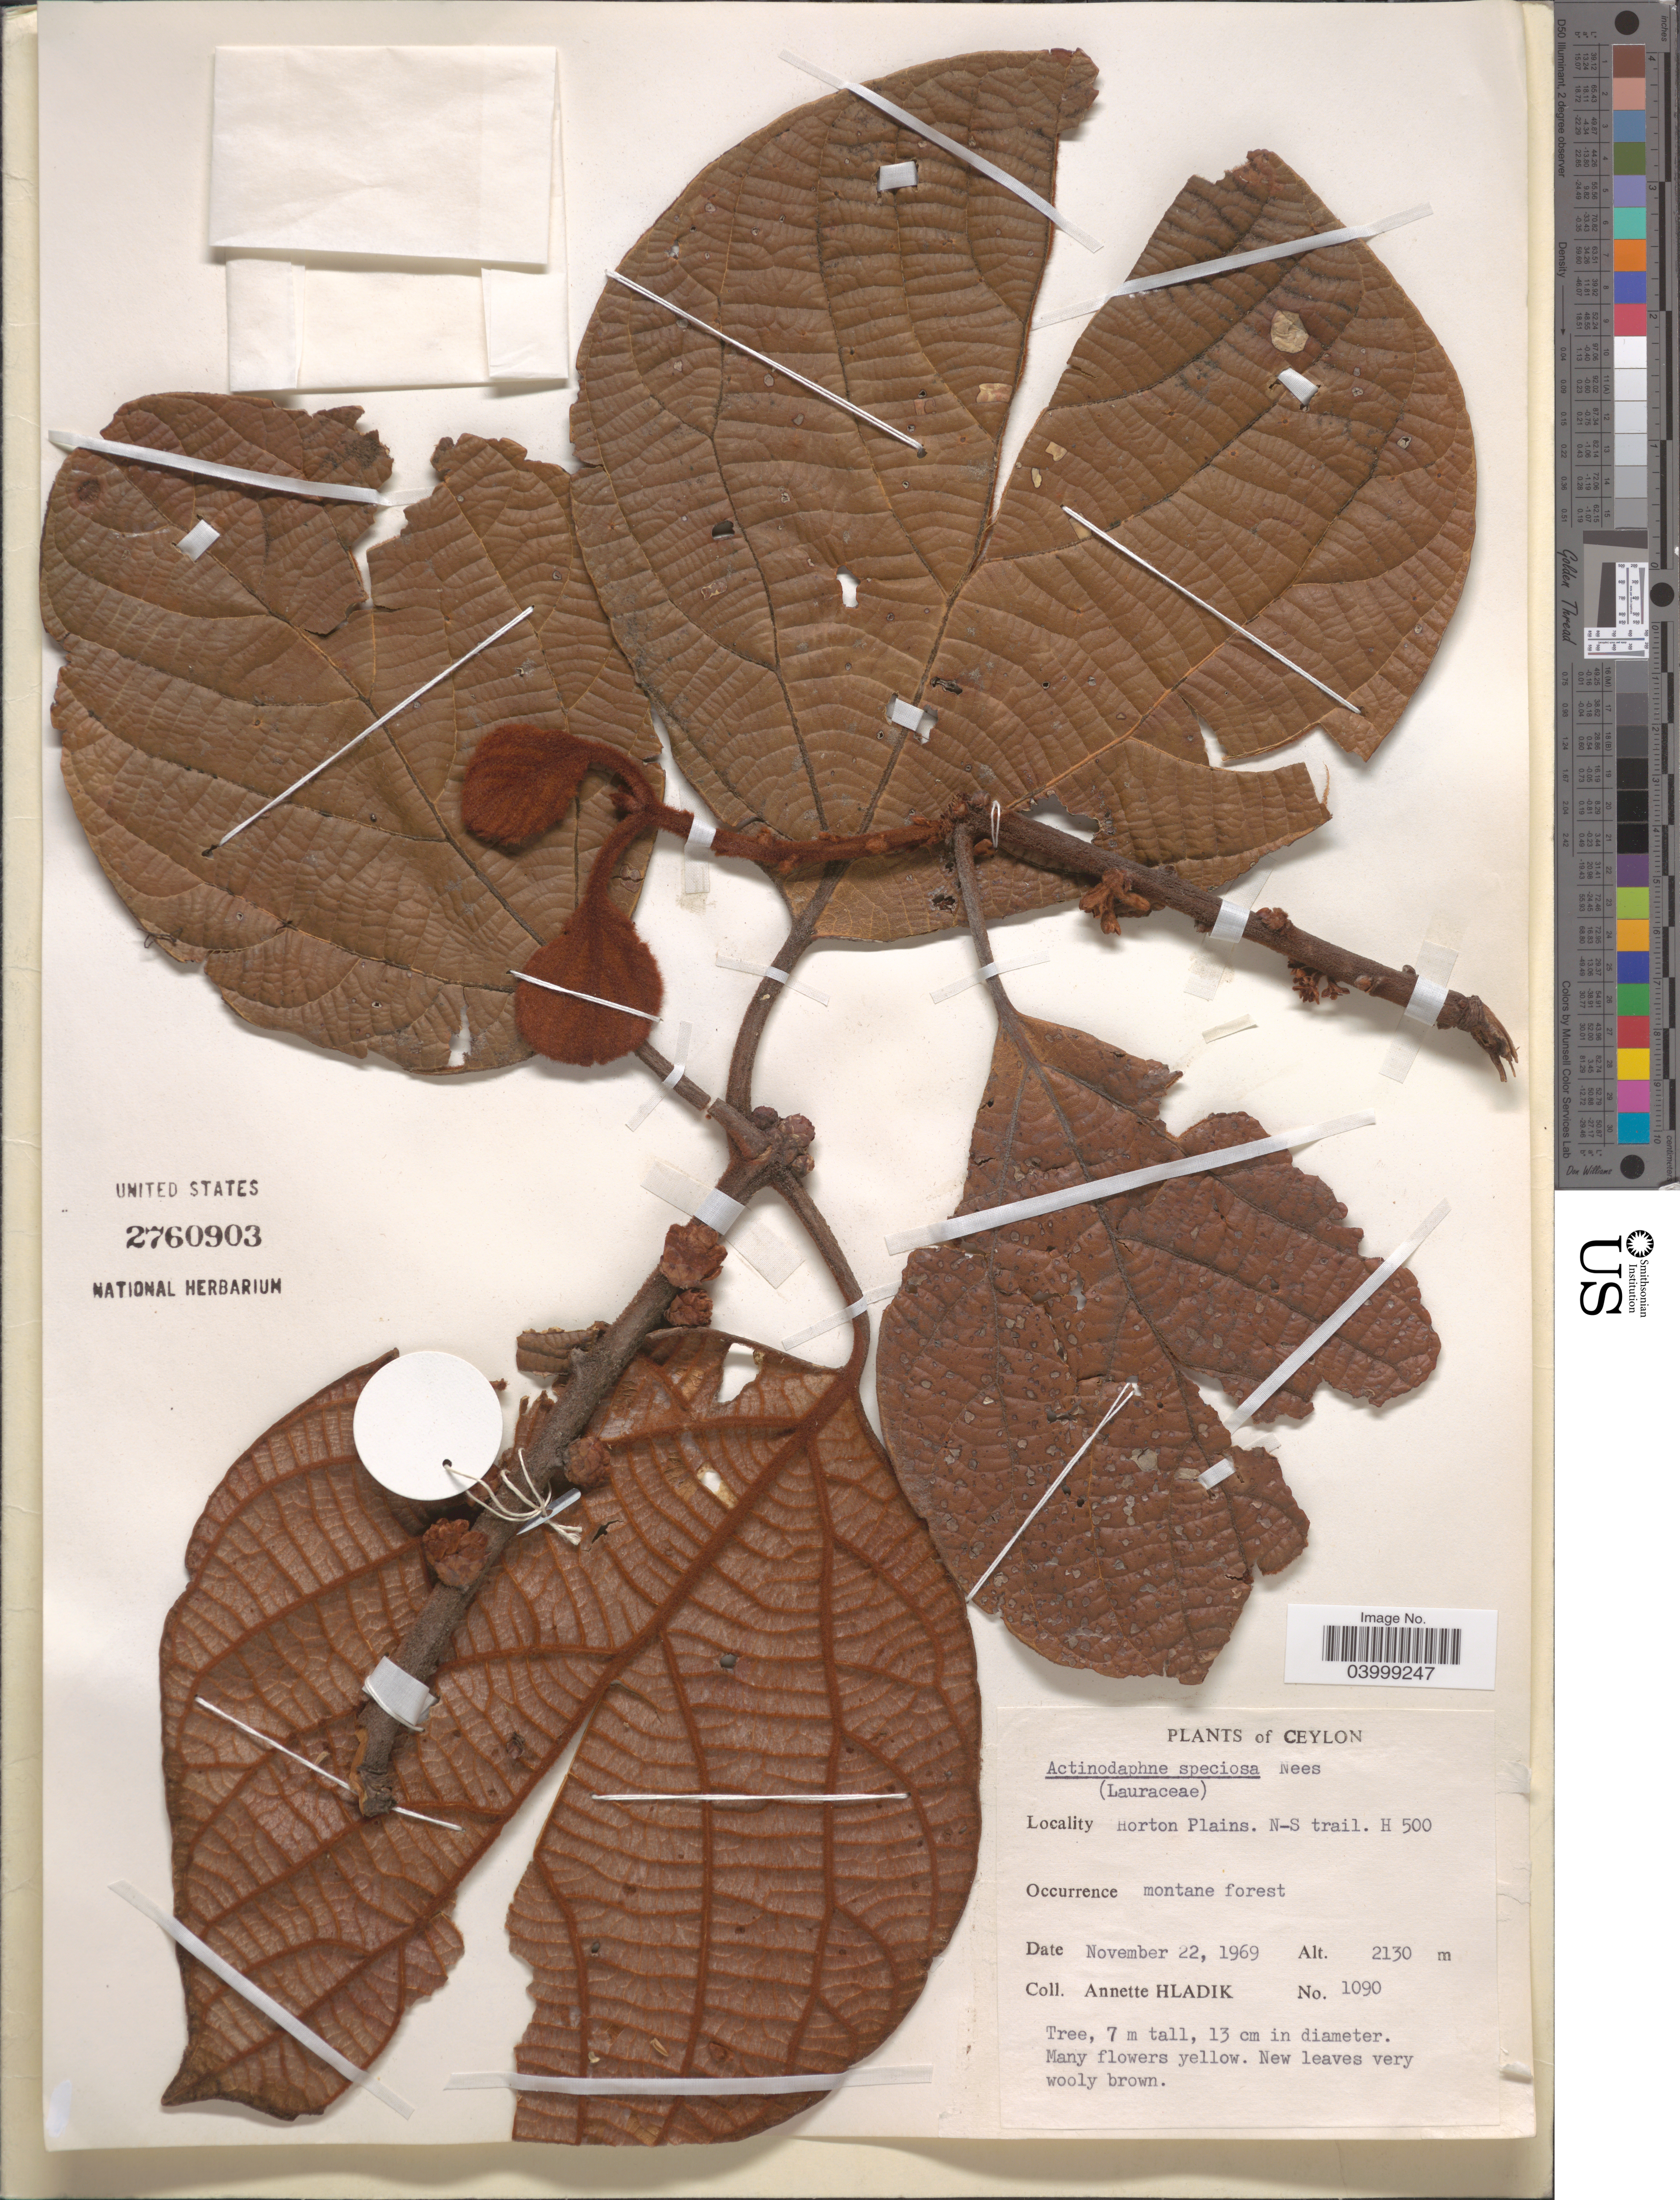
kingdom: Plantae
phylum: Tracheophyta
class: Magnoliopsida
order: Laurales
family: Lauraceae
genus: Actinodaphne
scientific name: Actinodaphne speciosa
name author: Nees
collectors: A. Hladik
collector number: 1090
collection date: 1969-11-22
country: Sri Lanka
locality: Ceylon. Horton Plains. N-S trail. H 500.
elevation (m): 2130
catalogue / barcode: US 2760903